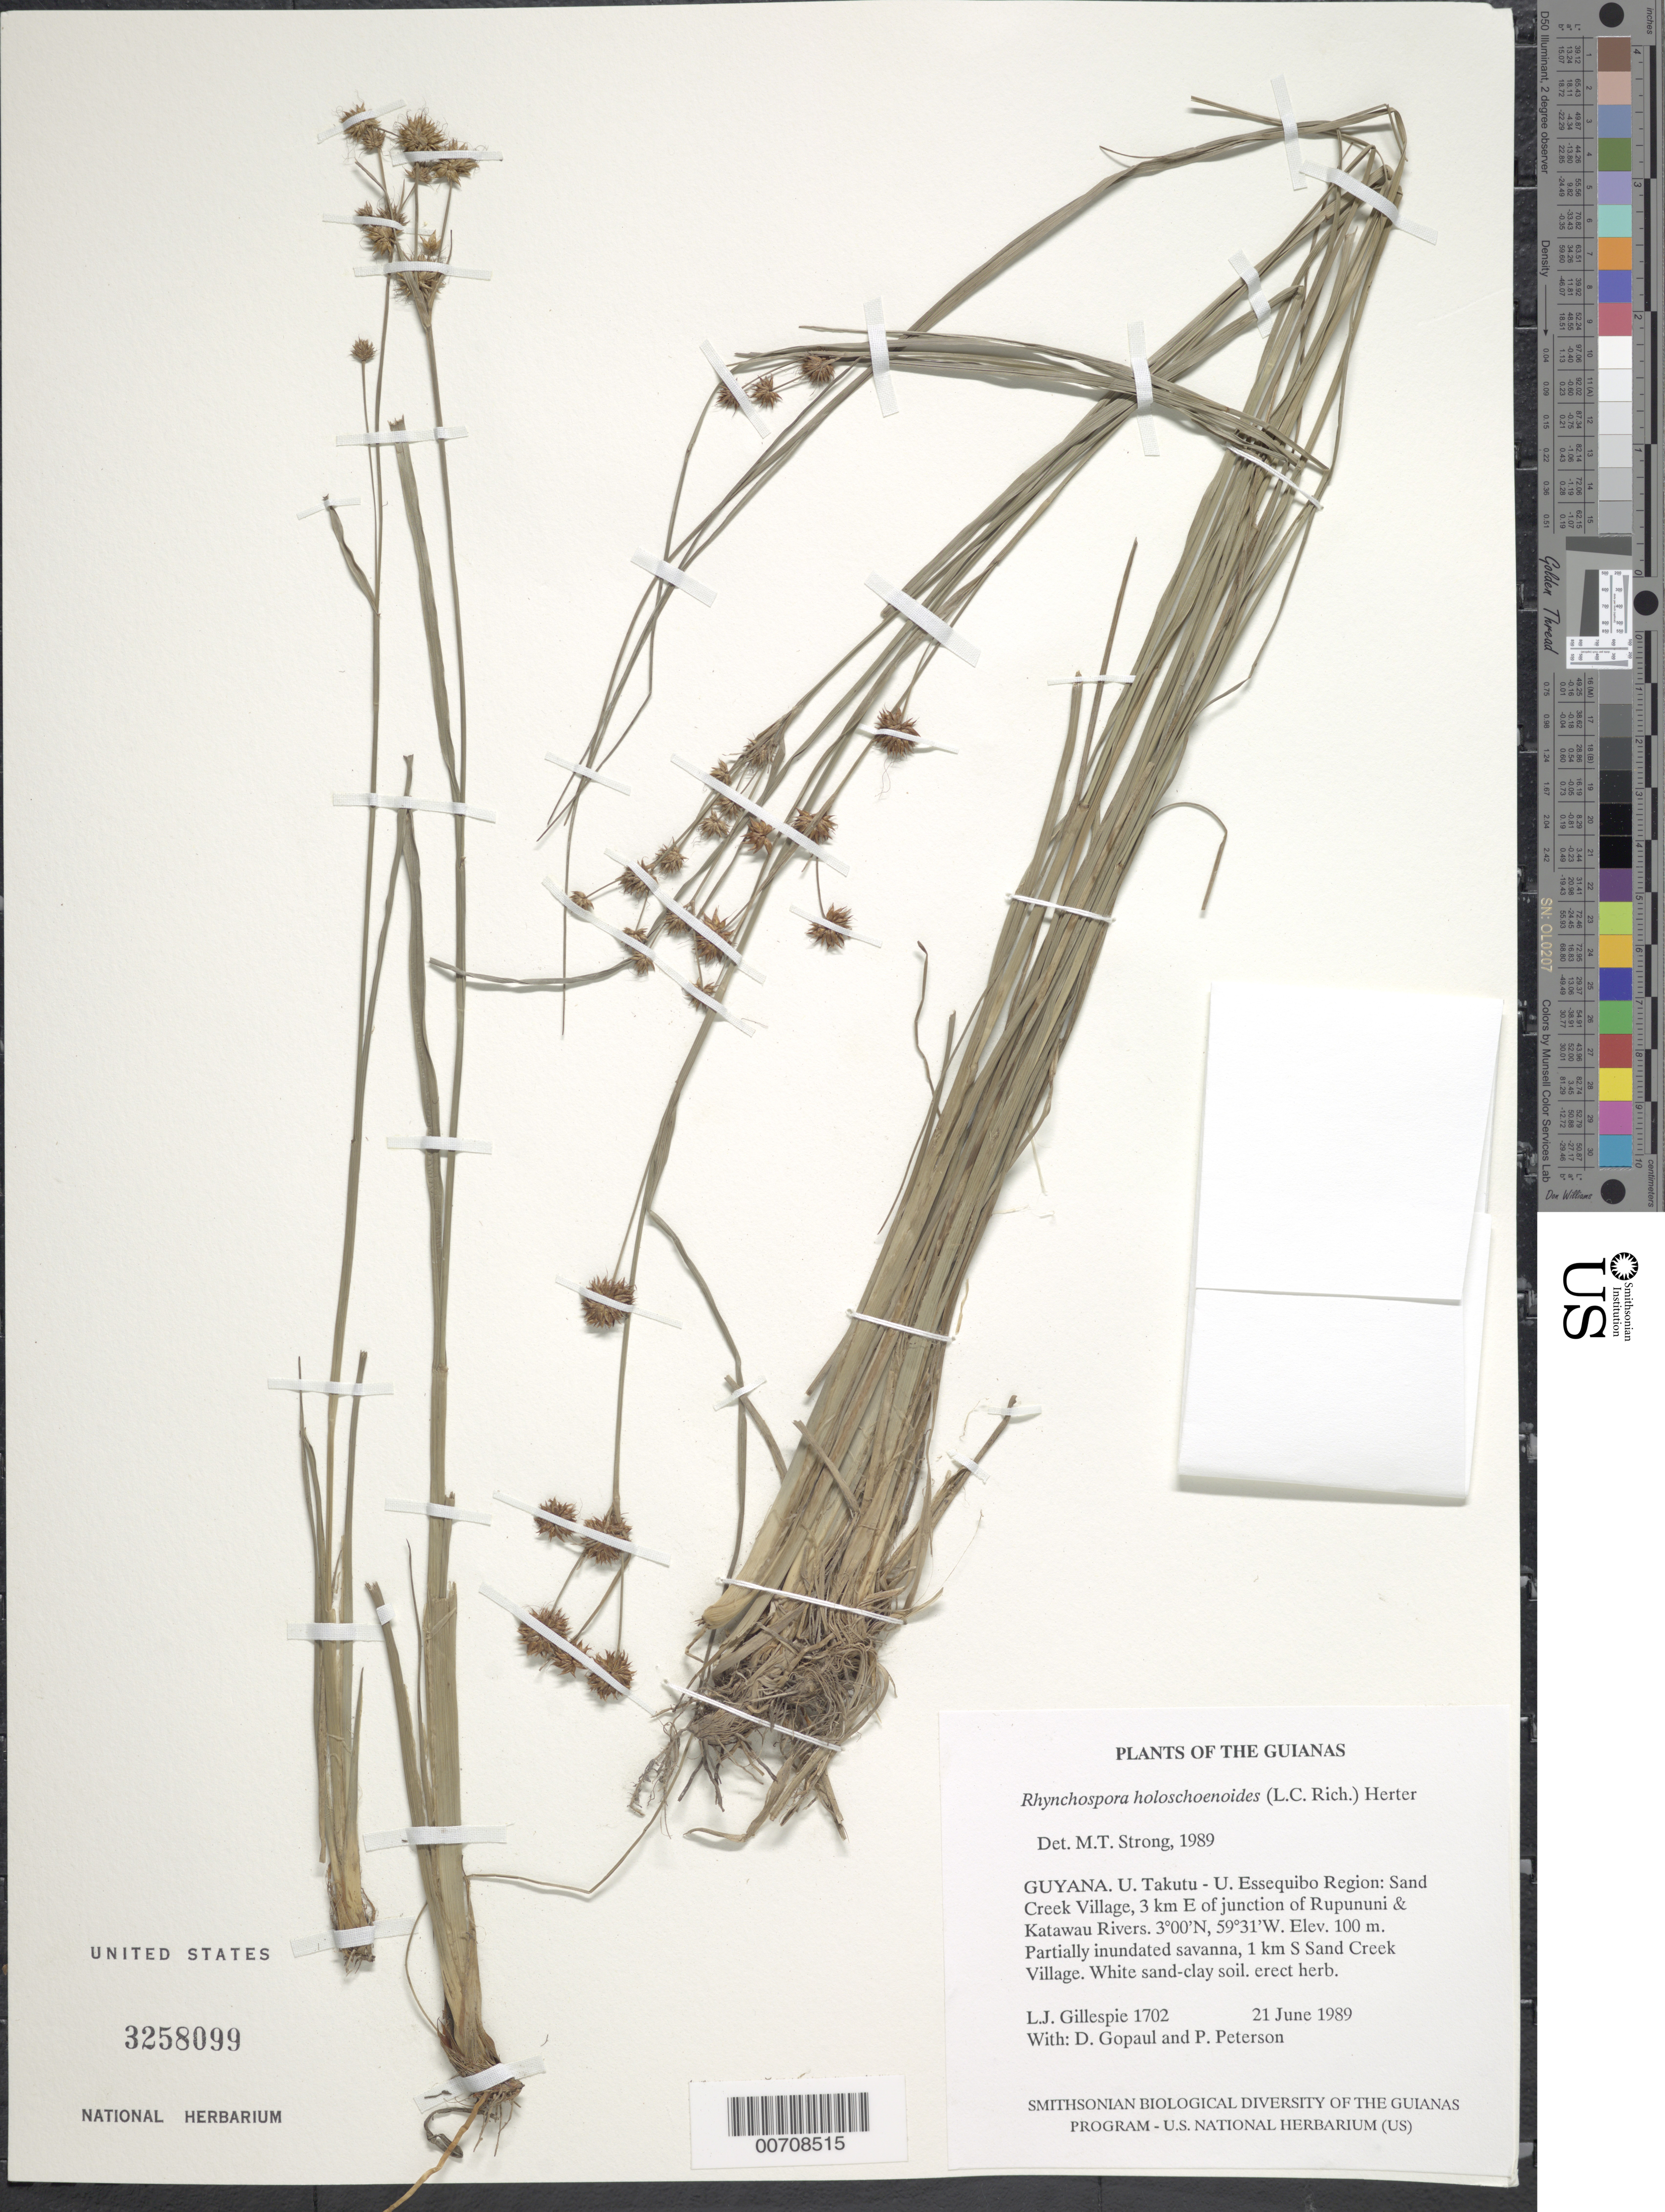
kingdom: Plantae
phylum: Tracheophyta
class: Liliopsida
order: Poales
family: Cyperaceae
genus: Rhynchospora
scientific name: Rhynchospora holoschoenoides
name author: (Rich.) Herter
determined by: Strong, M. T., (US), Smithsonian Institution - National Museum of Natural History (UNITED STATES)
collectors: L. J. Gillespie, D. Gopaul & P. M. Peterson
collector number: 1702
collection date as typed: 21 June 1989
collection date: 1989-06-21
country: Guyana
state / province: U. Takutu-U. Essequibo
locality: Sand Creek Village, 3 km E of junction of Rupununi & Katawau Rivers. 1 km S of village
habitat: Partially inundated savanna. White sand-clay soil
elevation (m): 100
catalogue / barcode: US 3258099